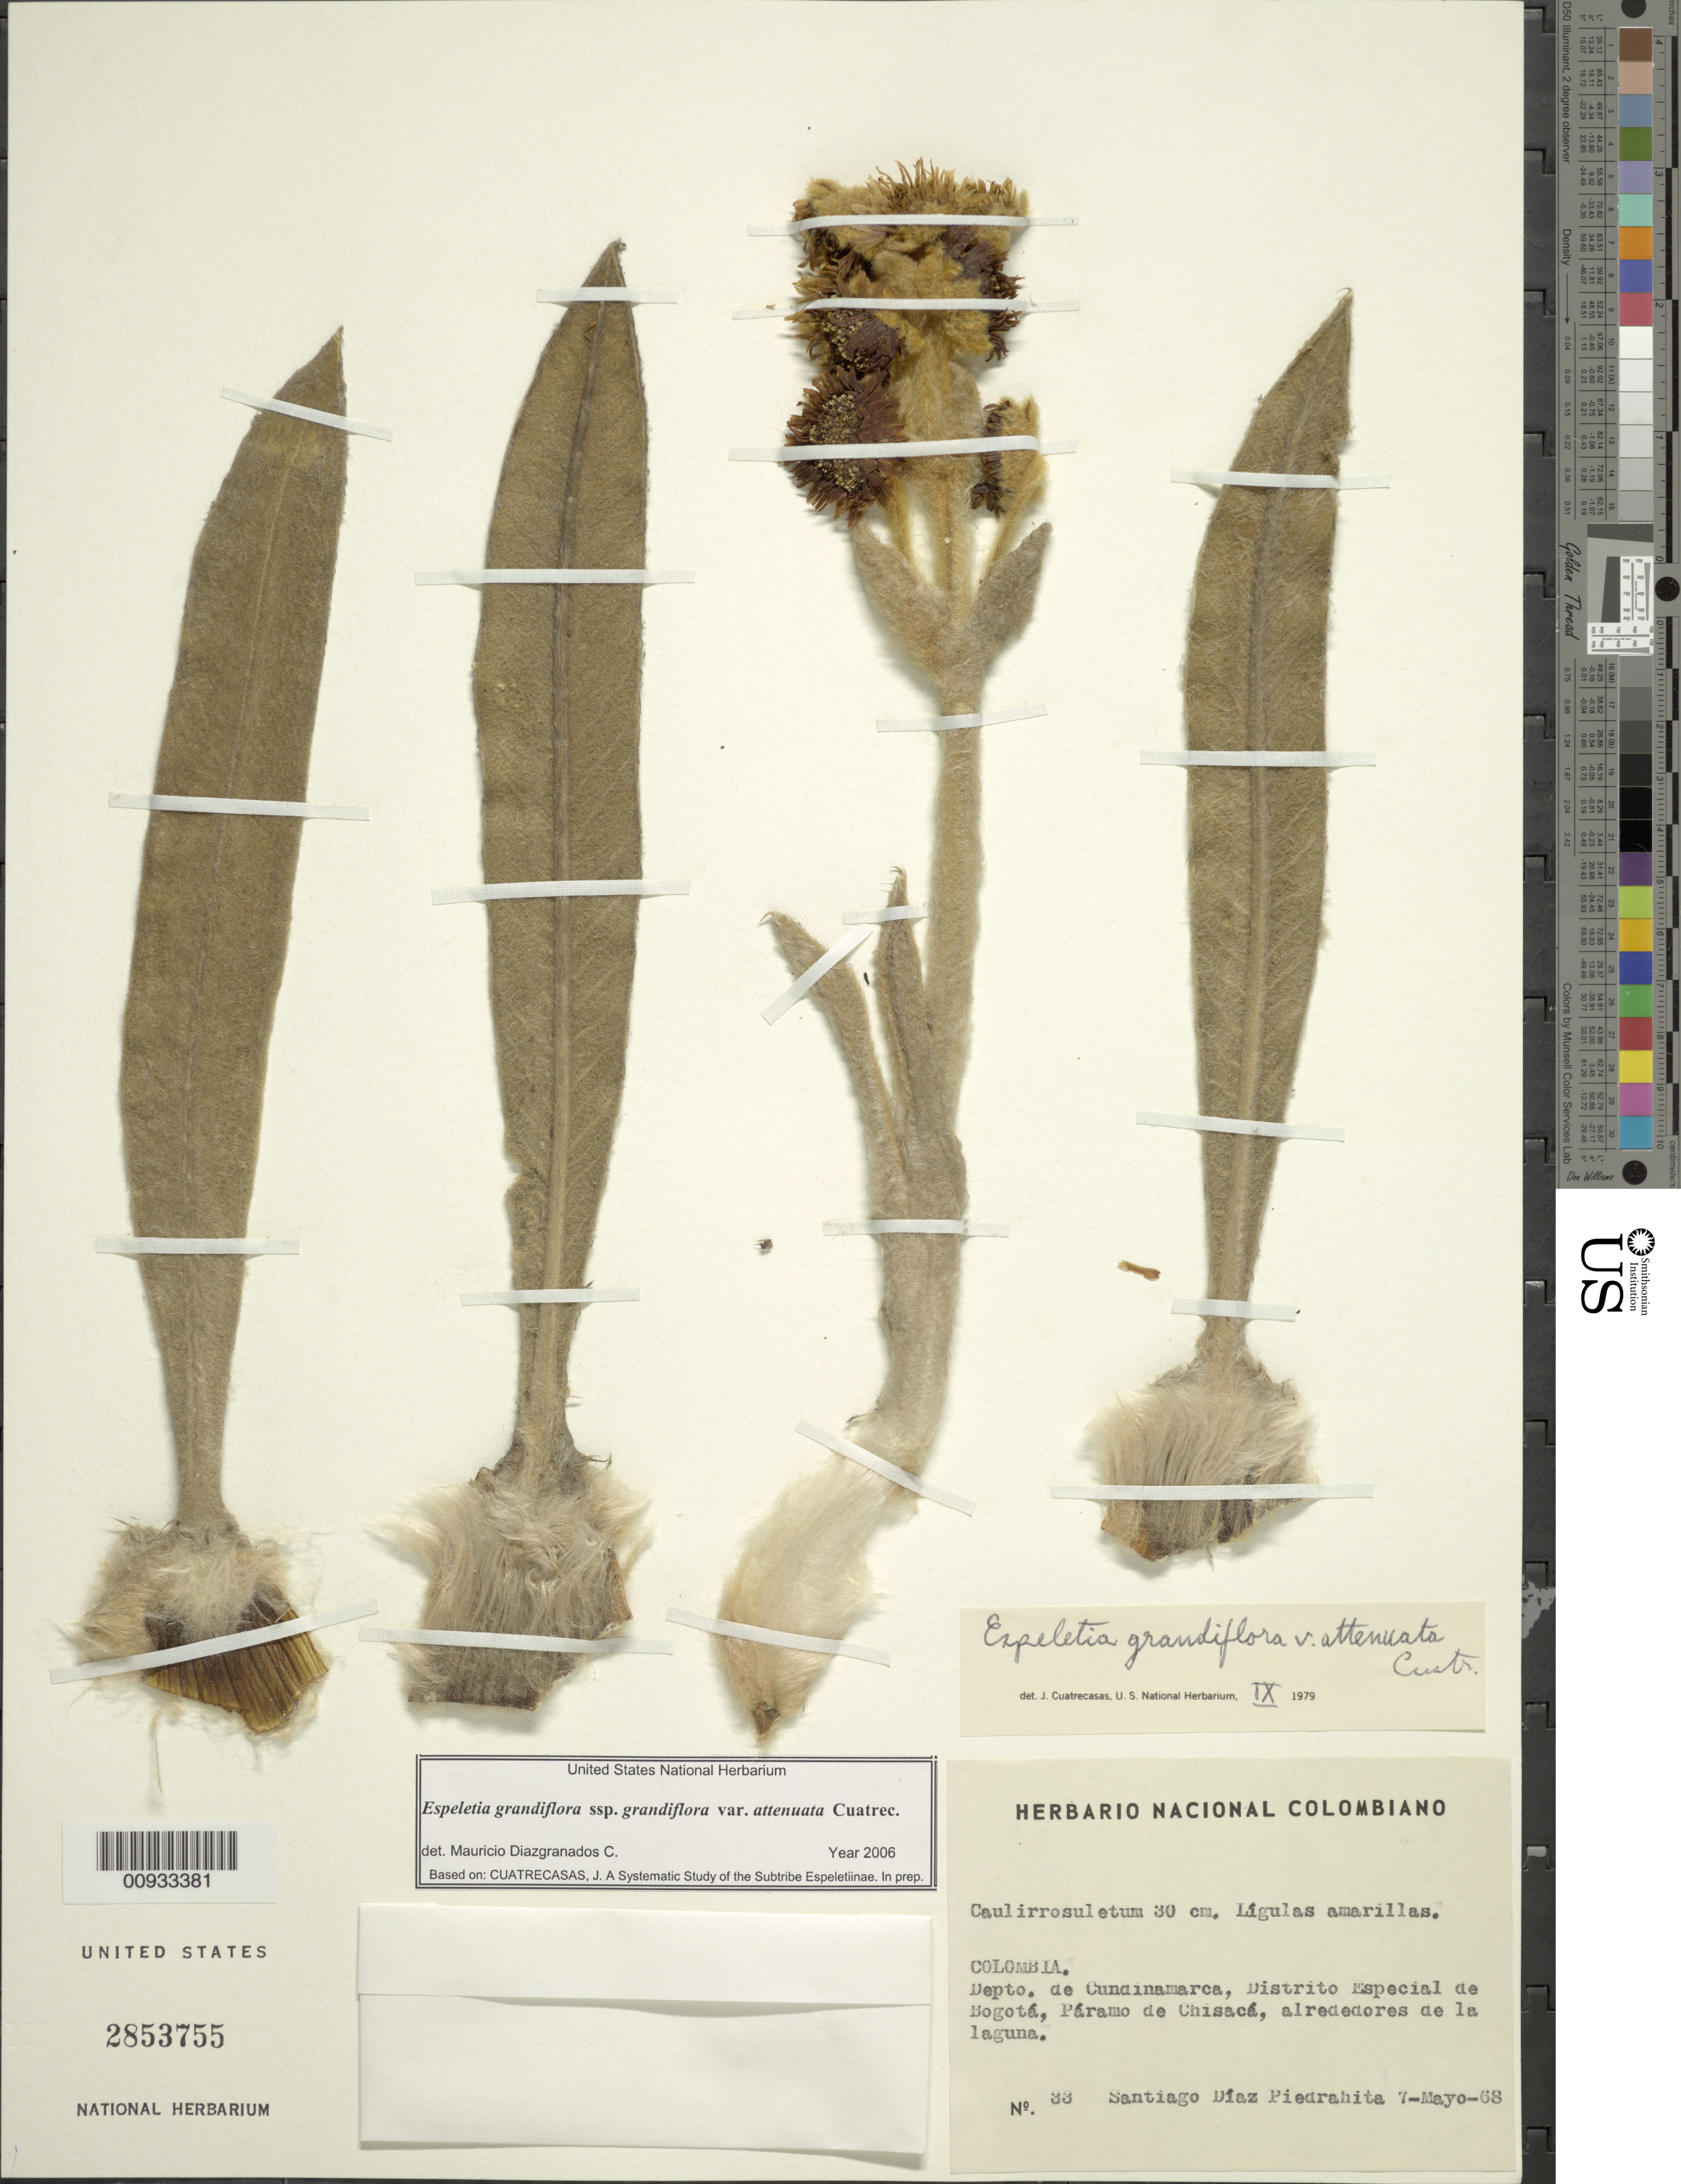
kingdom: Plantae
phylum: Tracheophyta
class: Magnoliopsida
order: Asterales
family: Asteraceae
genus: Espeletia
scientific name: Espeletia grandiflora var. attenuata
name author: Cuatrec.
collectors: S. Díaz Píedrahíta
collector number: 33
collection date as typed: Transcribed d/m/y: 7/5/68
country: Colombia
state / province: Cundinamarca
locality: Distrito Especial de Bogota, Paramo de Chisaca, alrededores de la laguna.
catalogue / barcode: US 2853755